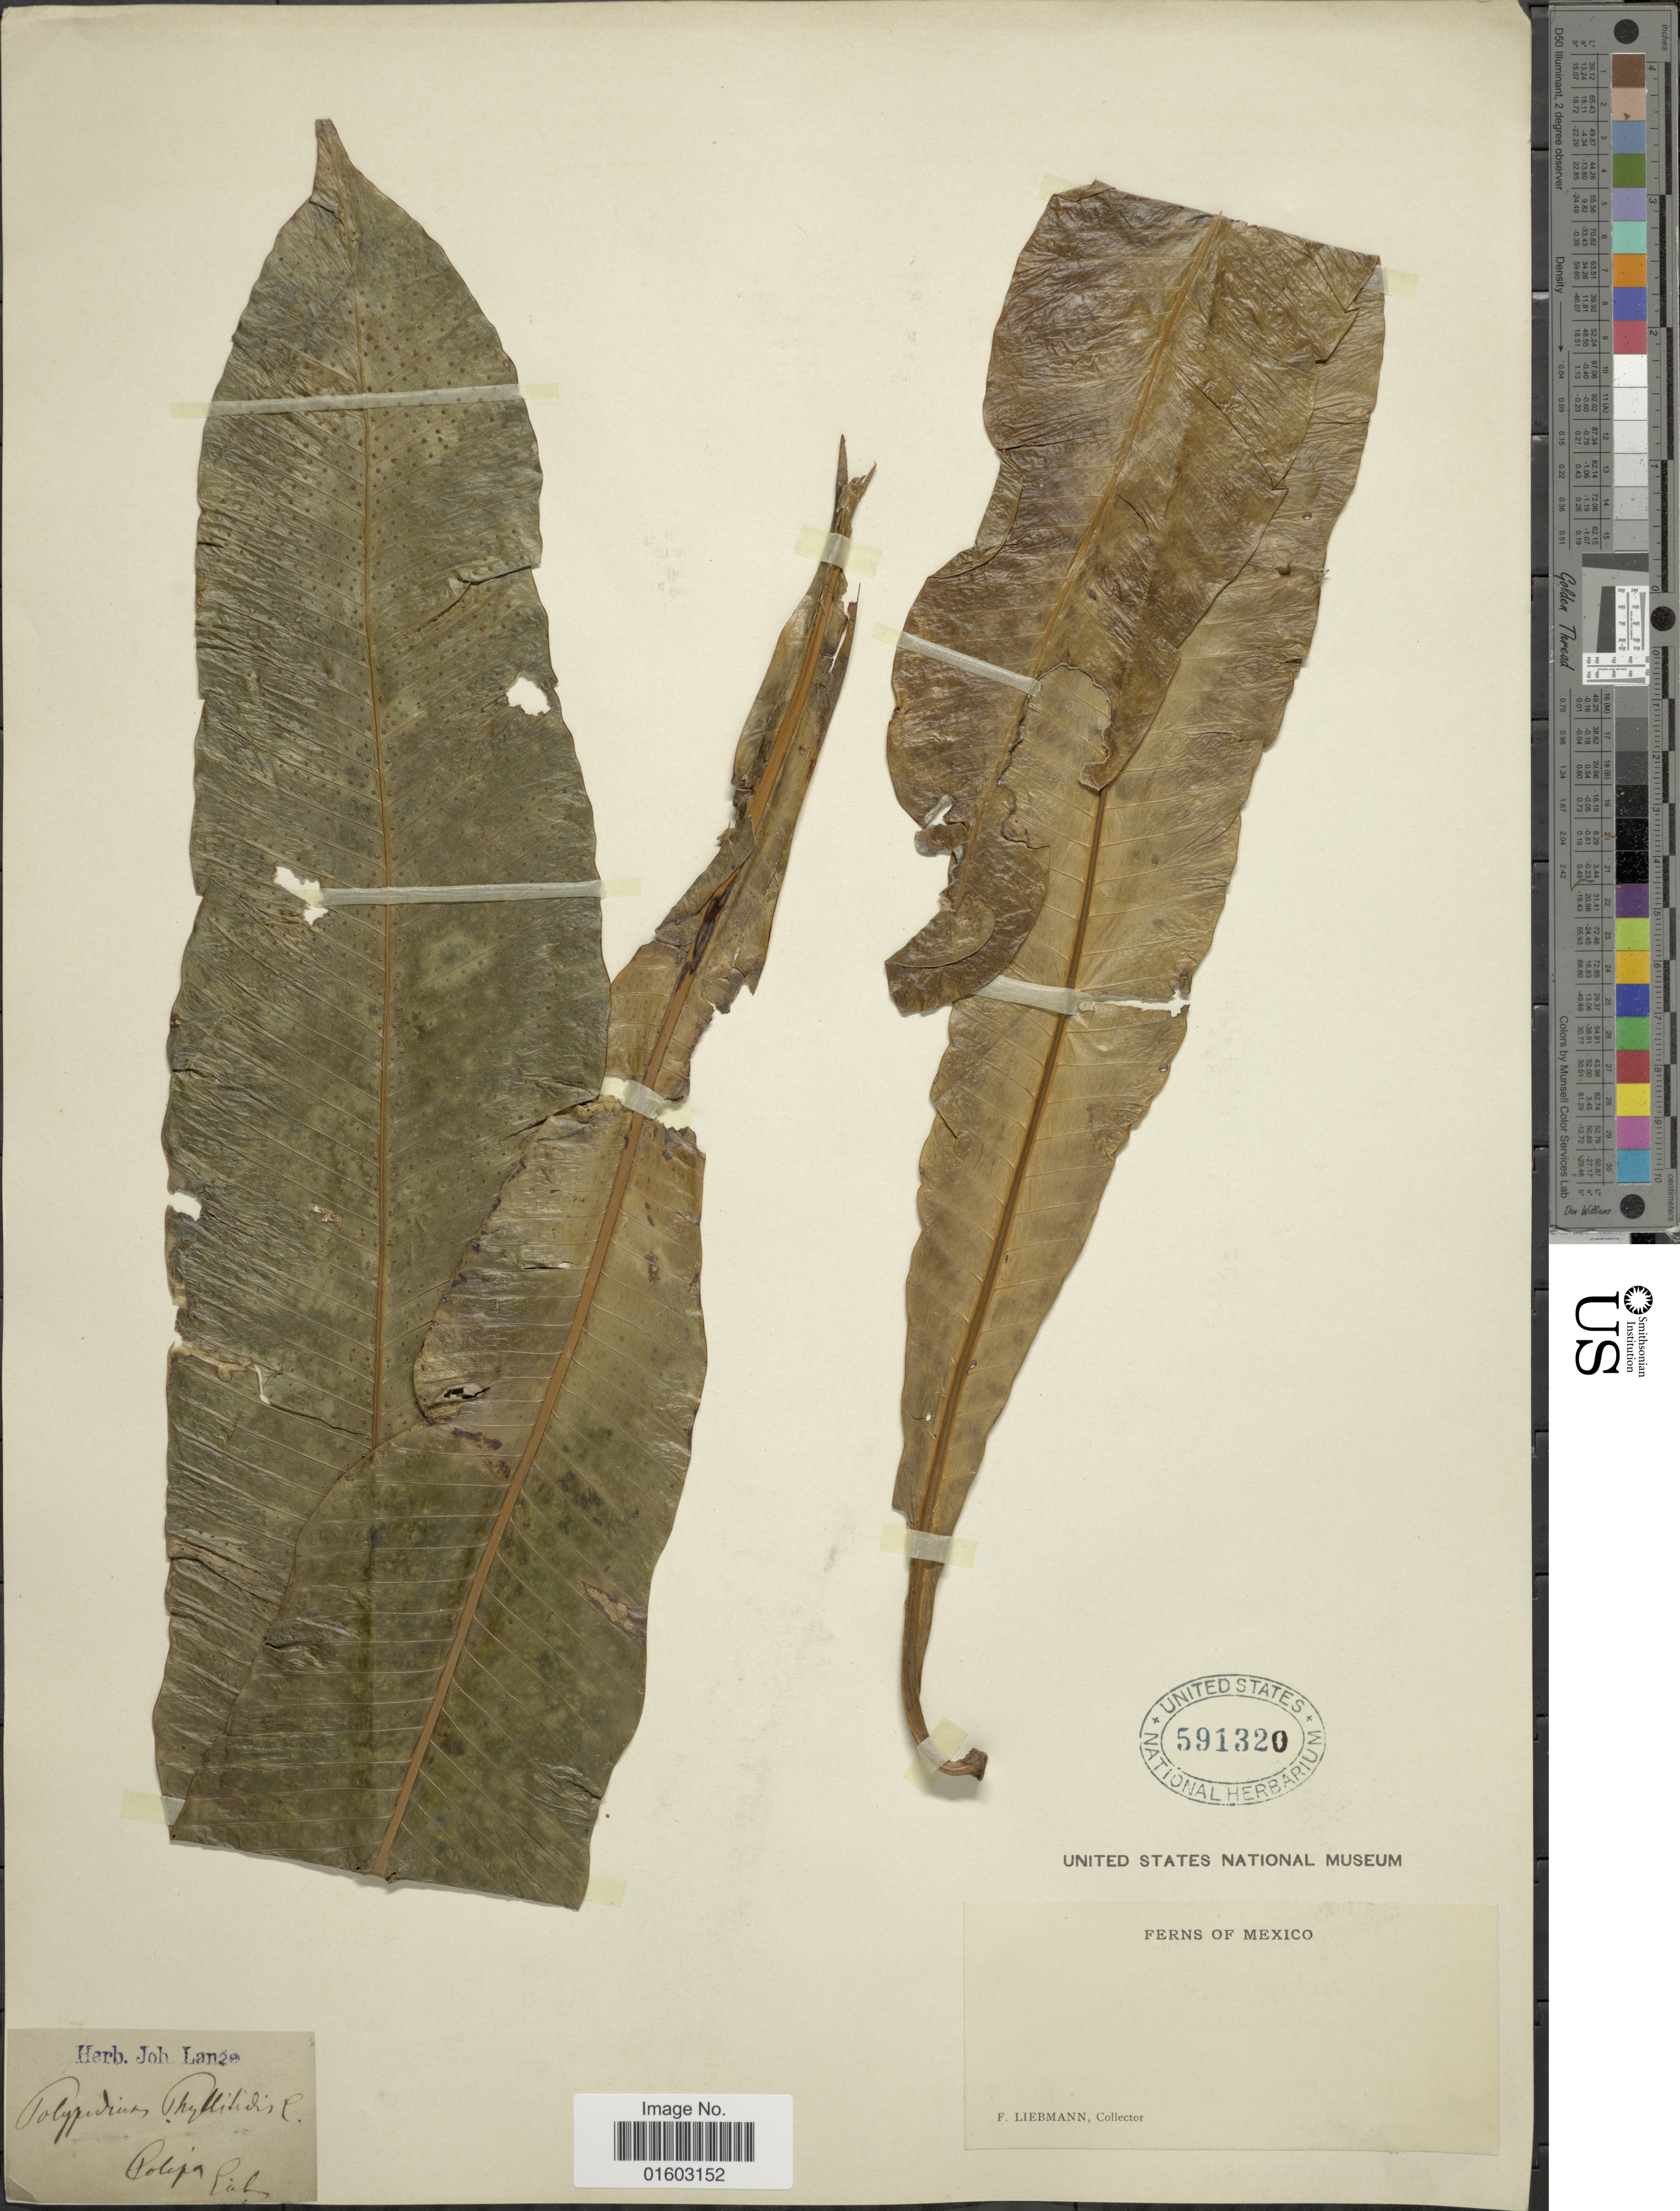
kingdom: Plantae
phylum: Tracheophyta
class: Polypodiopsida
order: Polypodiales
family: Polypodiaceae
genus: Campyloneurum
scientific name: Campyloneurum phyllitidis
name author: (L.) C. Presl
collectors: F. Liebmann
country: Mexico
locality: Colipa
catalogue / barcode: US 591320